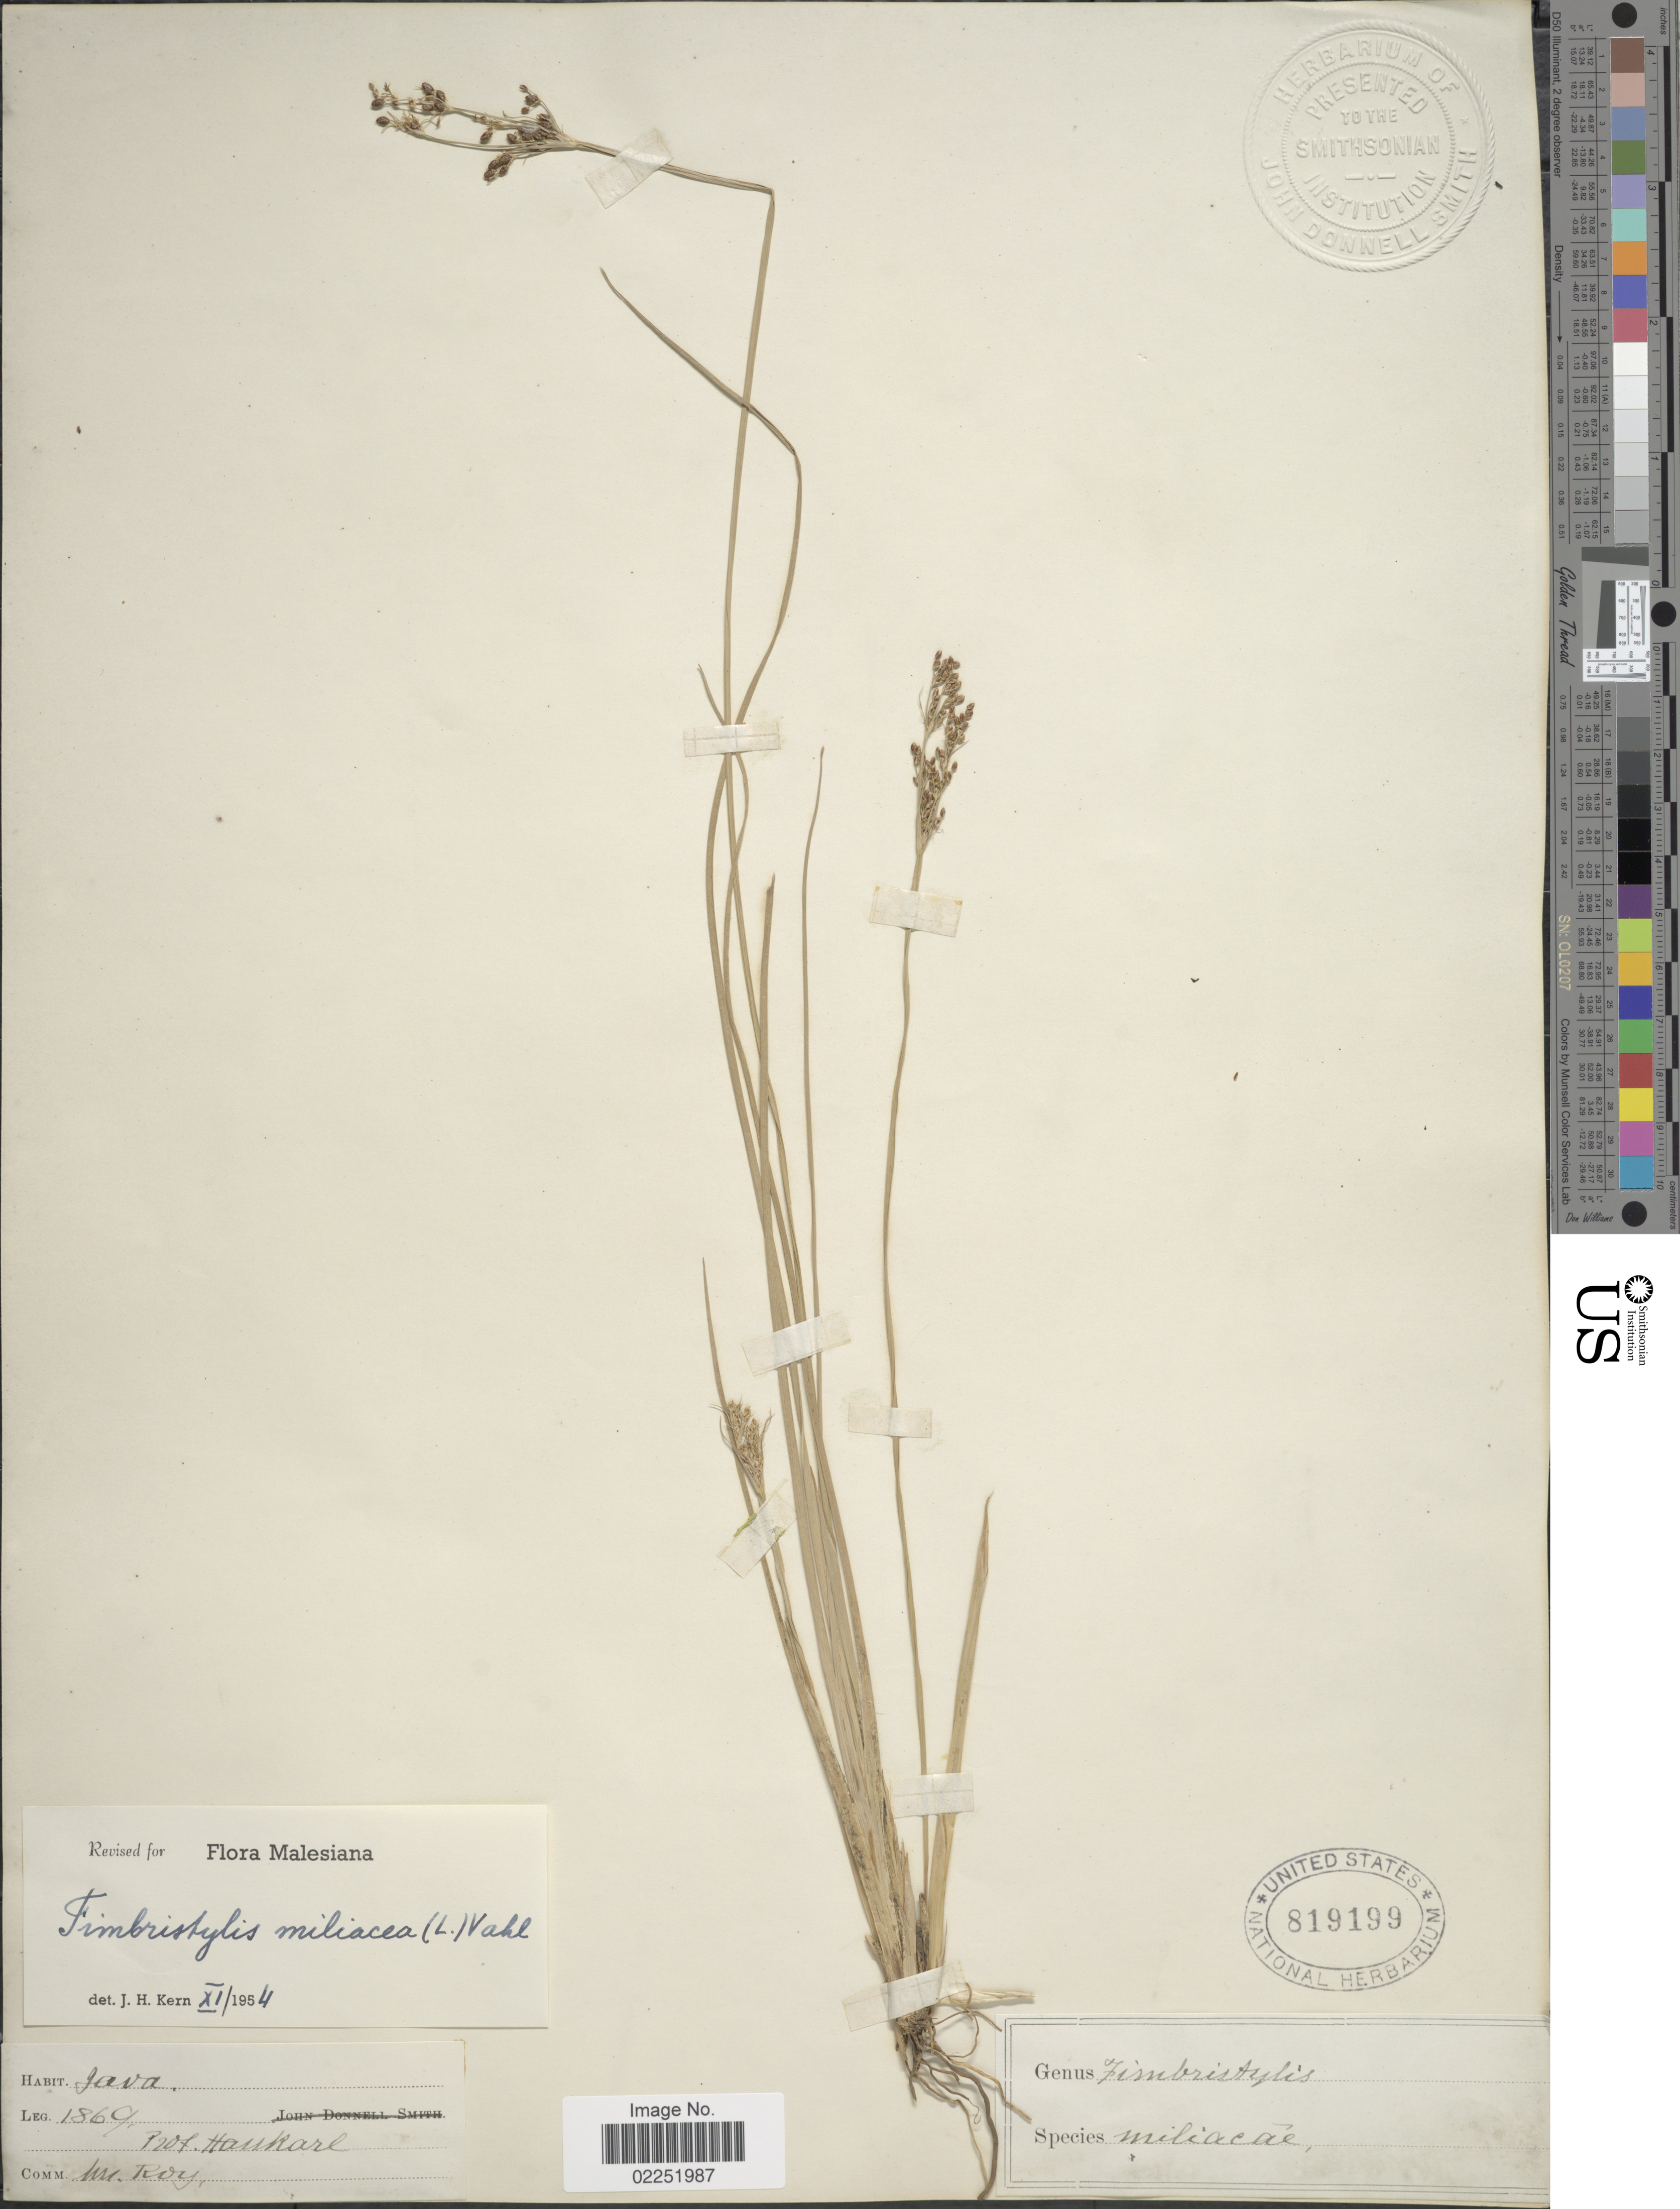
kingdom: Plantae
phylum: Tracheophyta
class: Liliopsida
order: Poales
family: Cyperaceae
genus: Fimbristylis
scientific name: Fimbristylis littoralis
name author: Gaudich.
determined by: Strong, M. T., (US), Smithsonian Institution - National Museum of Natural History (UNITED STATES)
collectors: J. C. Hasskarl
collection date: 1869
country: Indonesia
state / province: Java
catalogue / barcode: US 819199